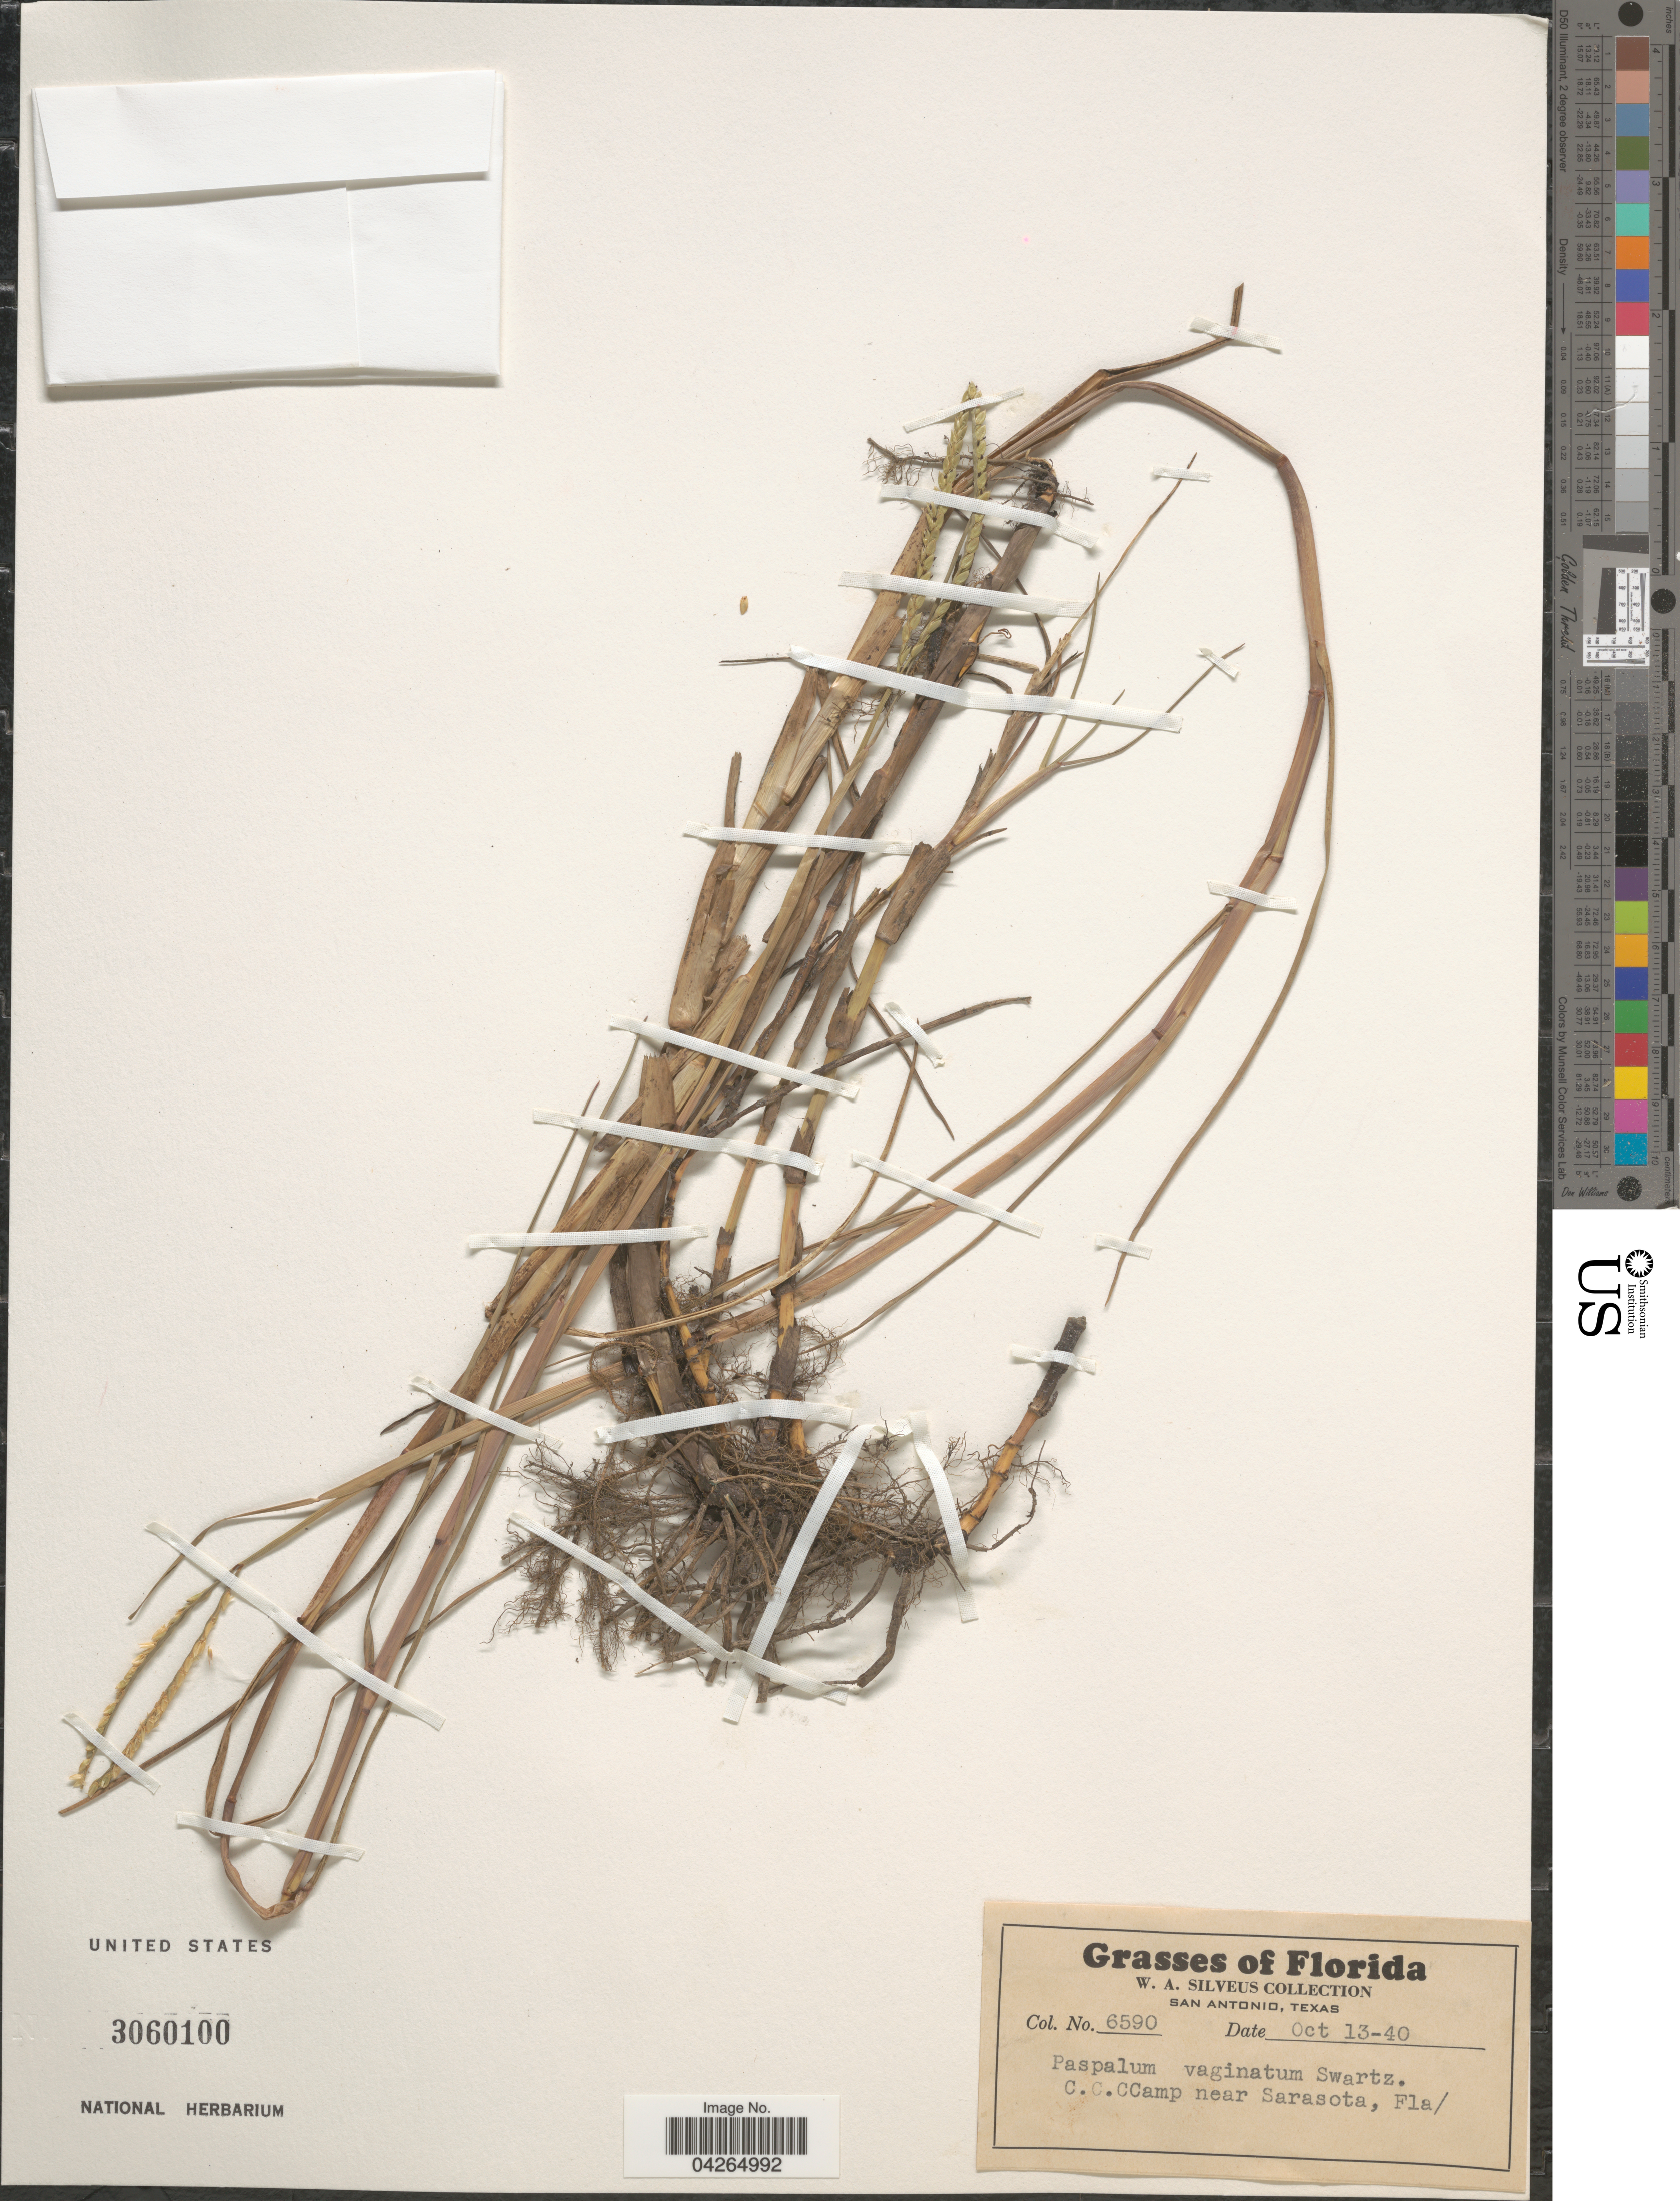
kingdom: Plantae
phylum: Tracheophyta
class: Liliopsida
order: Poales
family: Poaceae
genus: Paspalum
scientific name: Paspalum vaginatum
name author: Sw.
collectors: W. Silveus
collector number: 6590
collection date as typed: Transcribed d/m/y: 13/10/40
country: United States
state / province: Florida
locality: C. C. CCamp near Sarasota.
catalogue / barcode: US 3060100